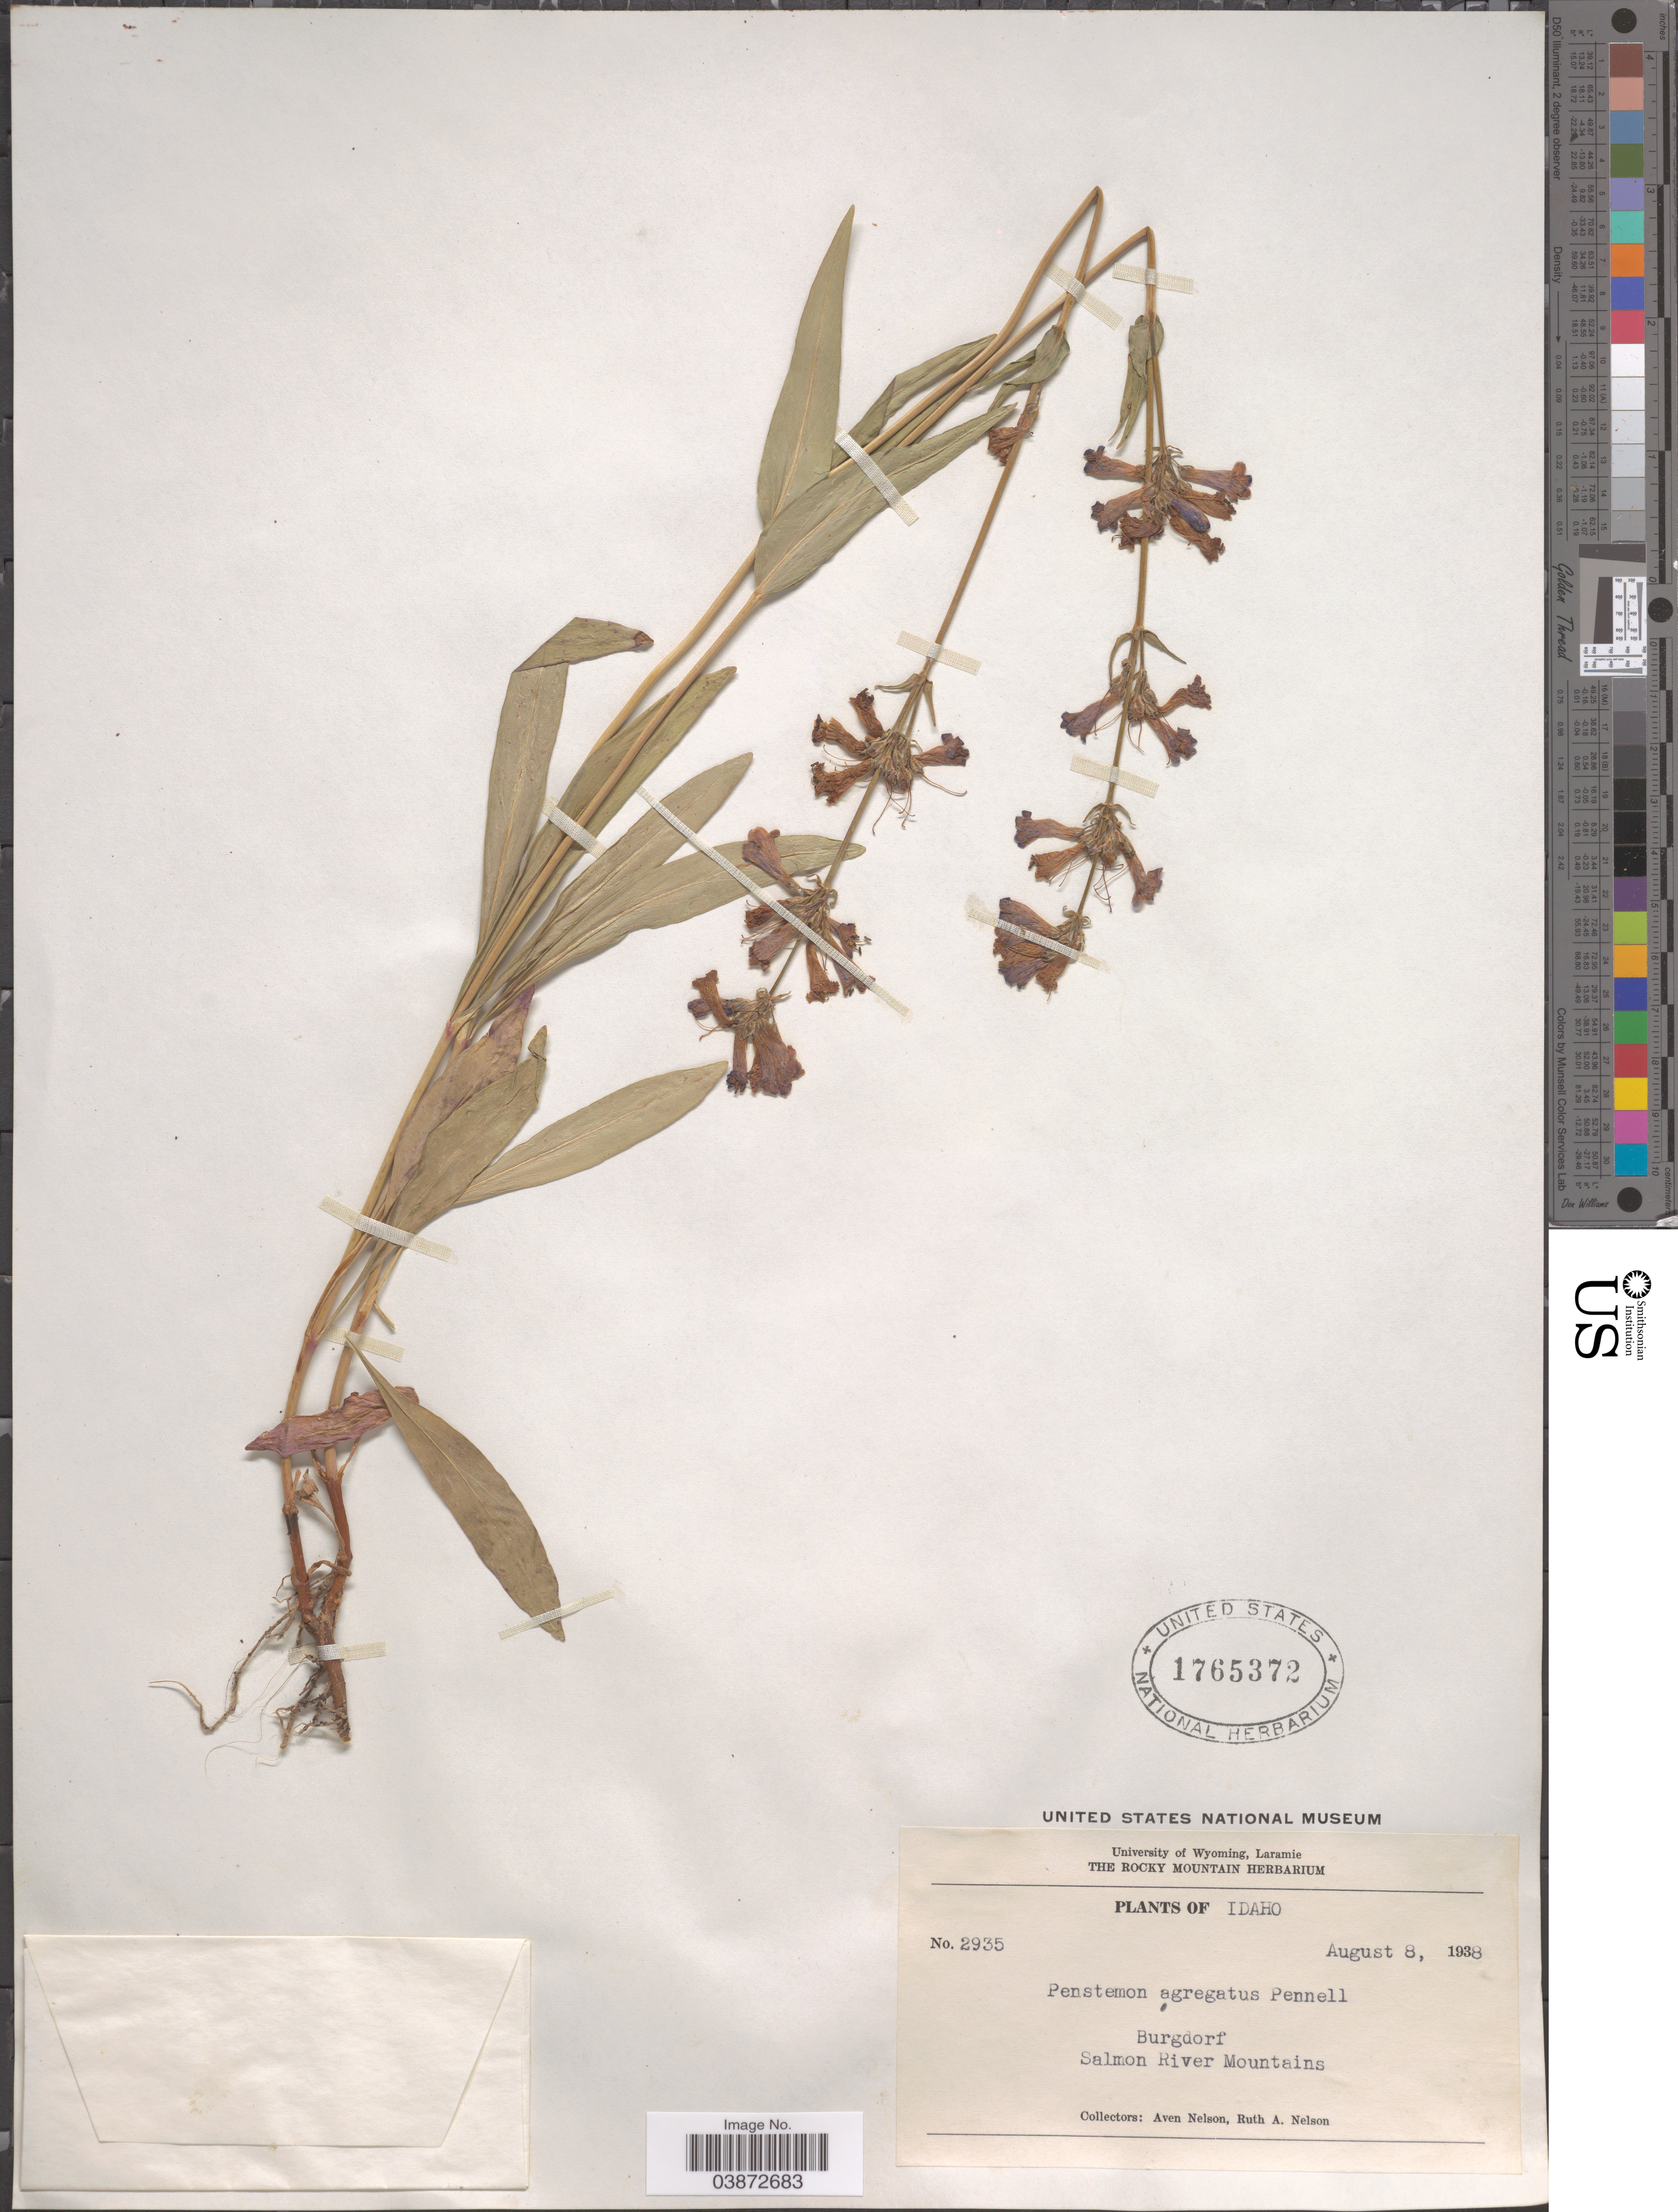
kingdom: Plantae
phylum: Tracheophyta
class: Magnoliopsida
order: Lamiales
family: Plantaginaceae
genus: Penstemon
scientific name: Penstemon aggregatus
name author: Pennell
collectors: A. Nelson & R. A. Nelson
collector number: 2935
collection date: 1938-08-08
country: United States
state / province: Idaho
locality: Burgdorf, Salmon River Mountains.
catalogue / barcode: US 1765372